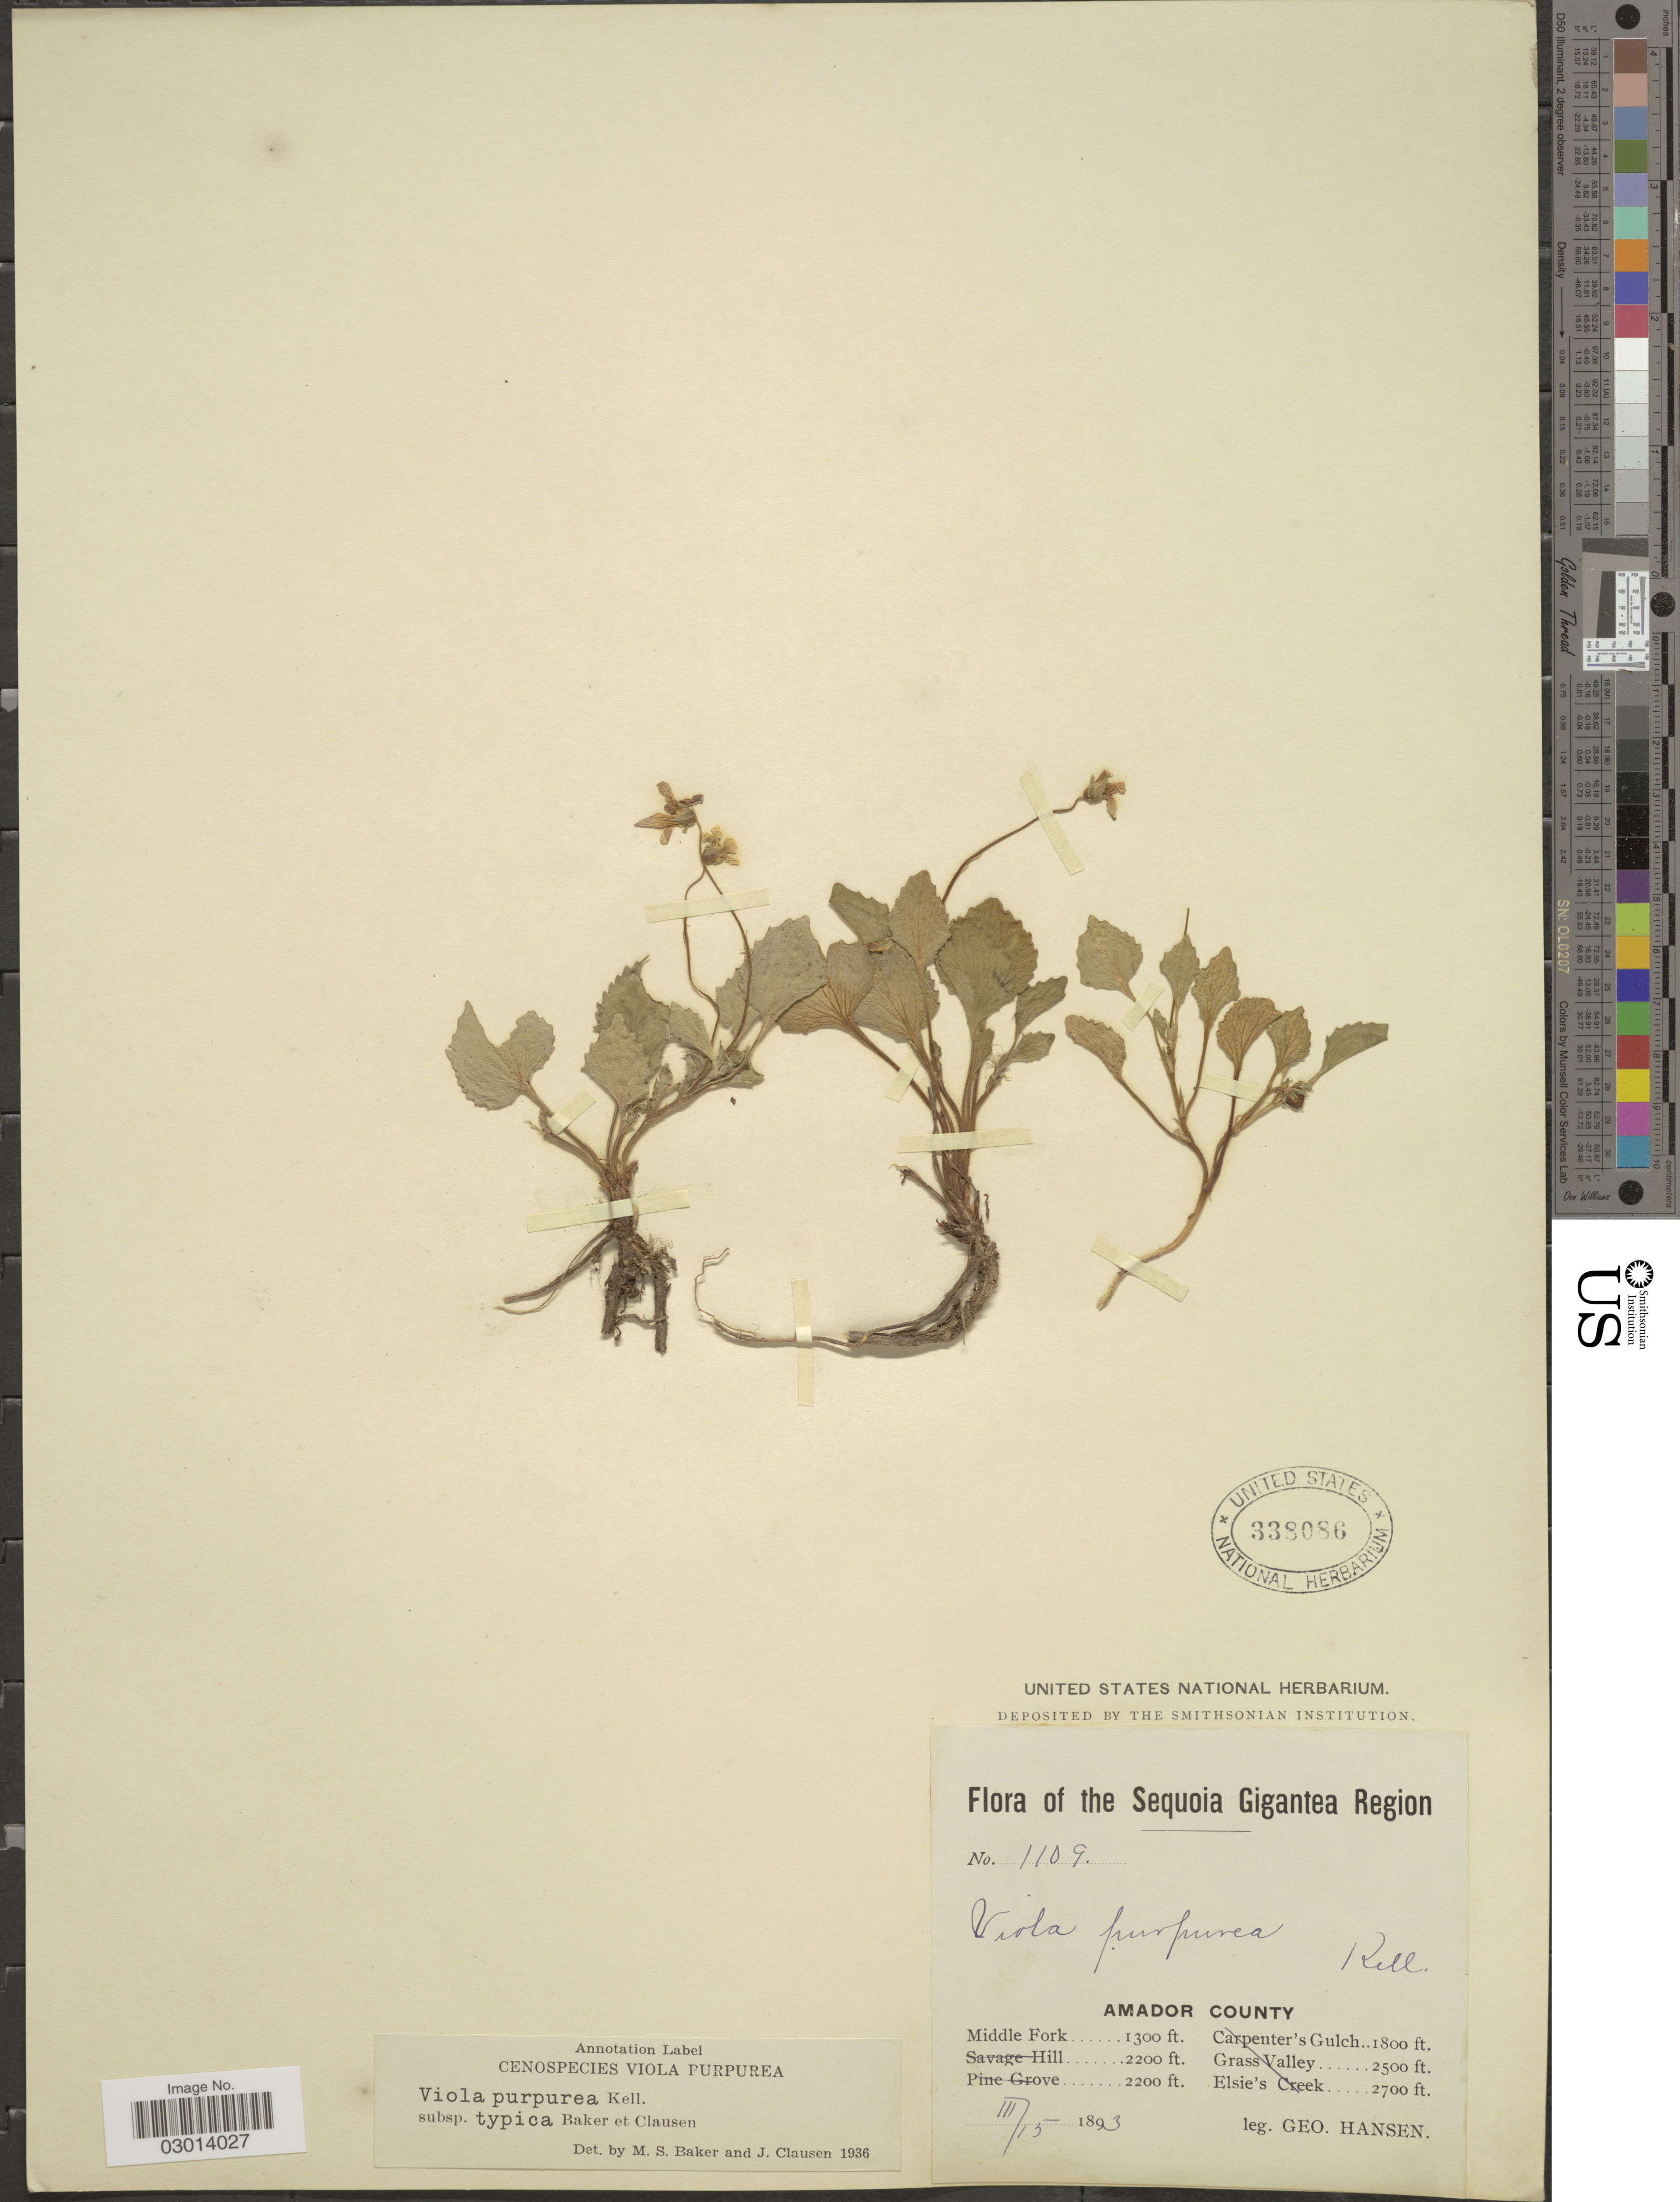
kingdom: Plantae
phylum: Tracheophyta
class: Magnoliopsida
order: Malpighiales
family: Violaceae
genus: Viola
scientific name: Viola purpurea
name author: Kellogg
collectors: G. Hansen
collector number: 1109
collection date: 1893-03-15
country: United States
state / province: California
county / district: Amador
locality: Sequoia Gigantea Region. Amador County. Middle Fork.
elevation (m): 396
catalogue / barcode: US 338086